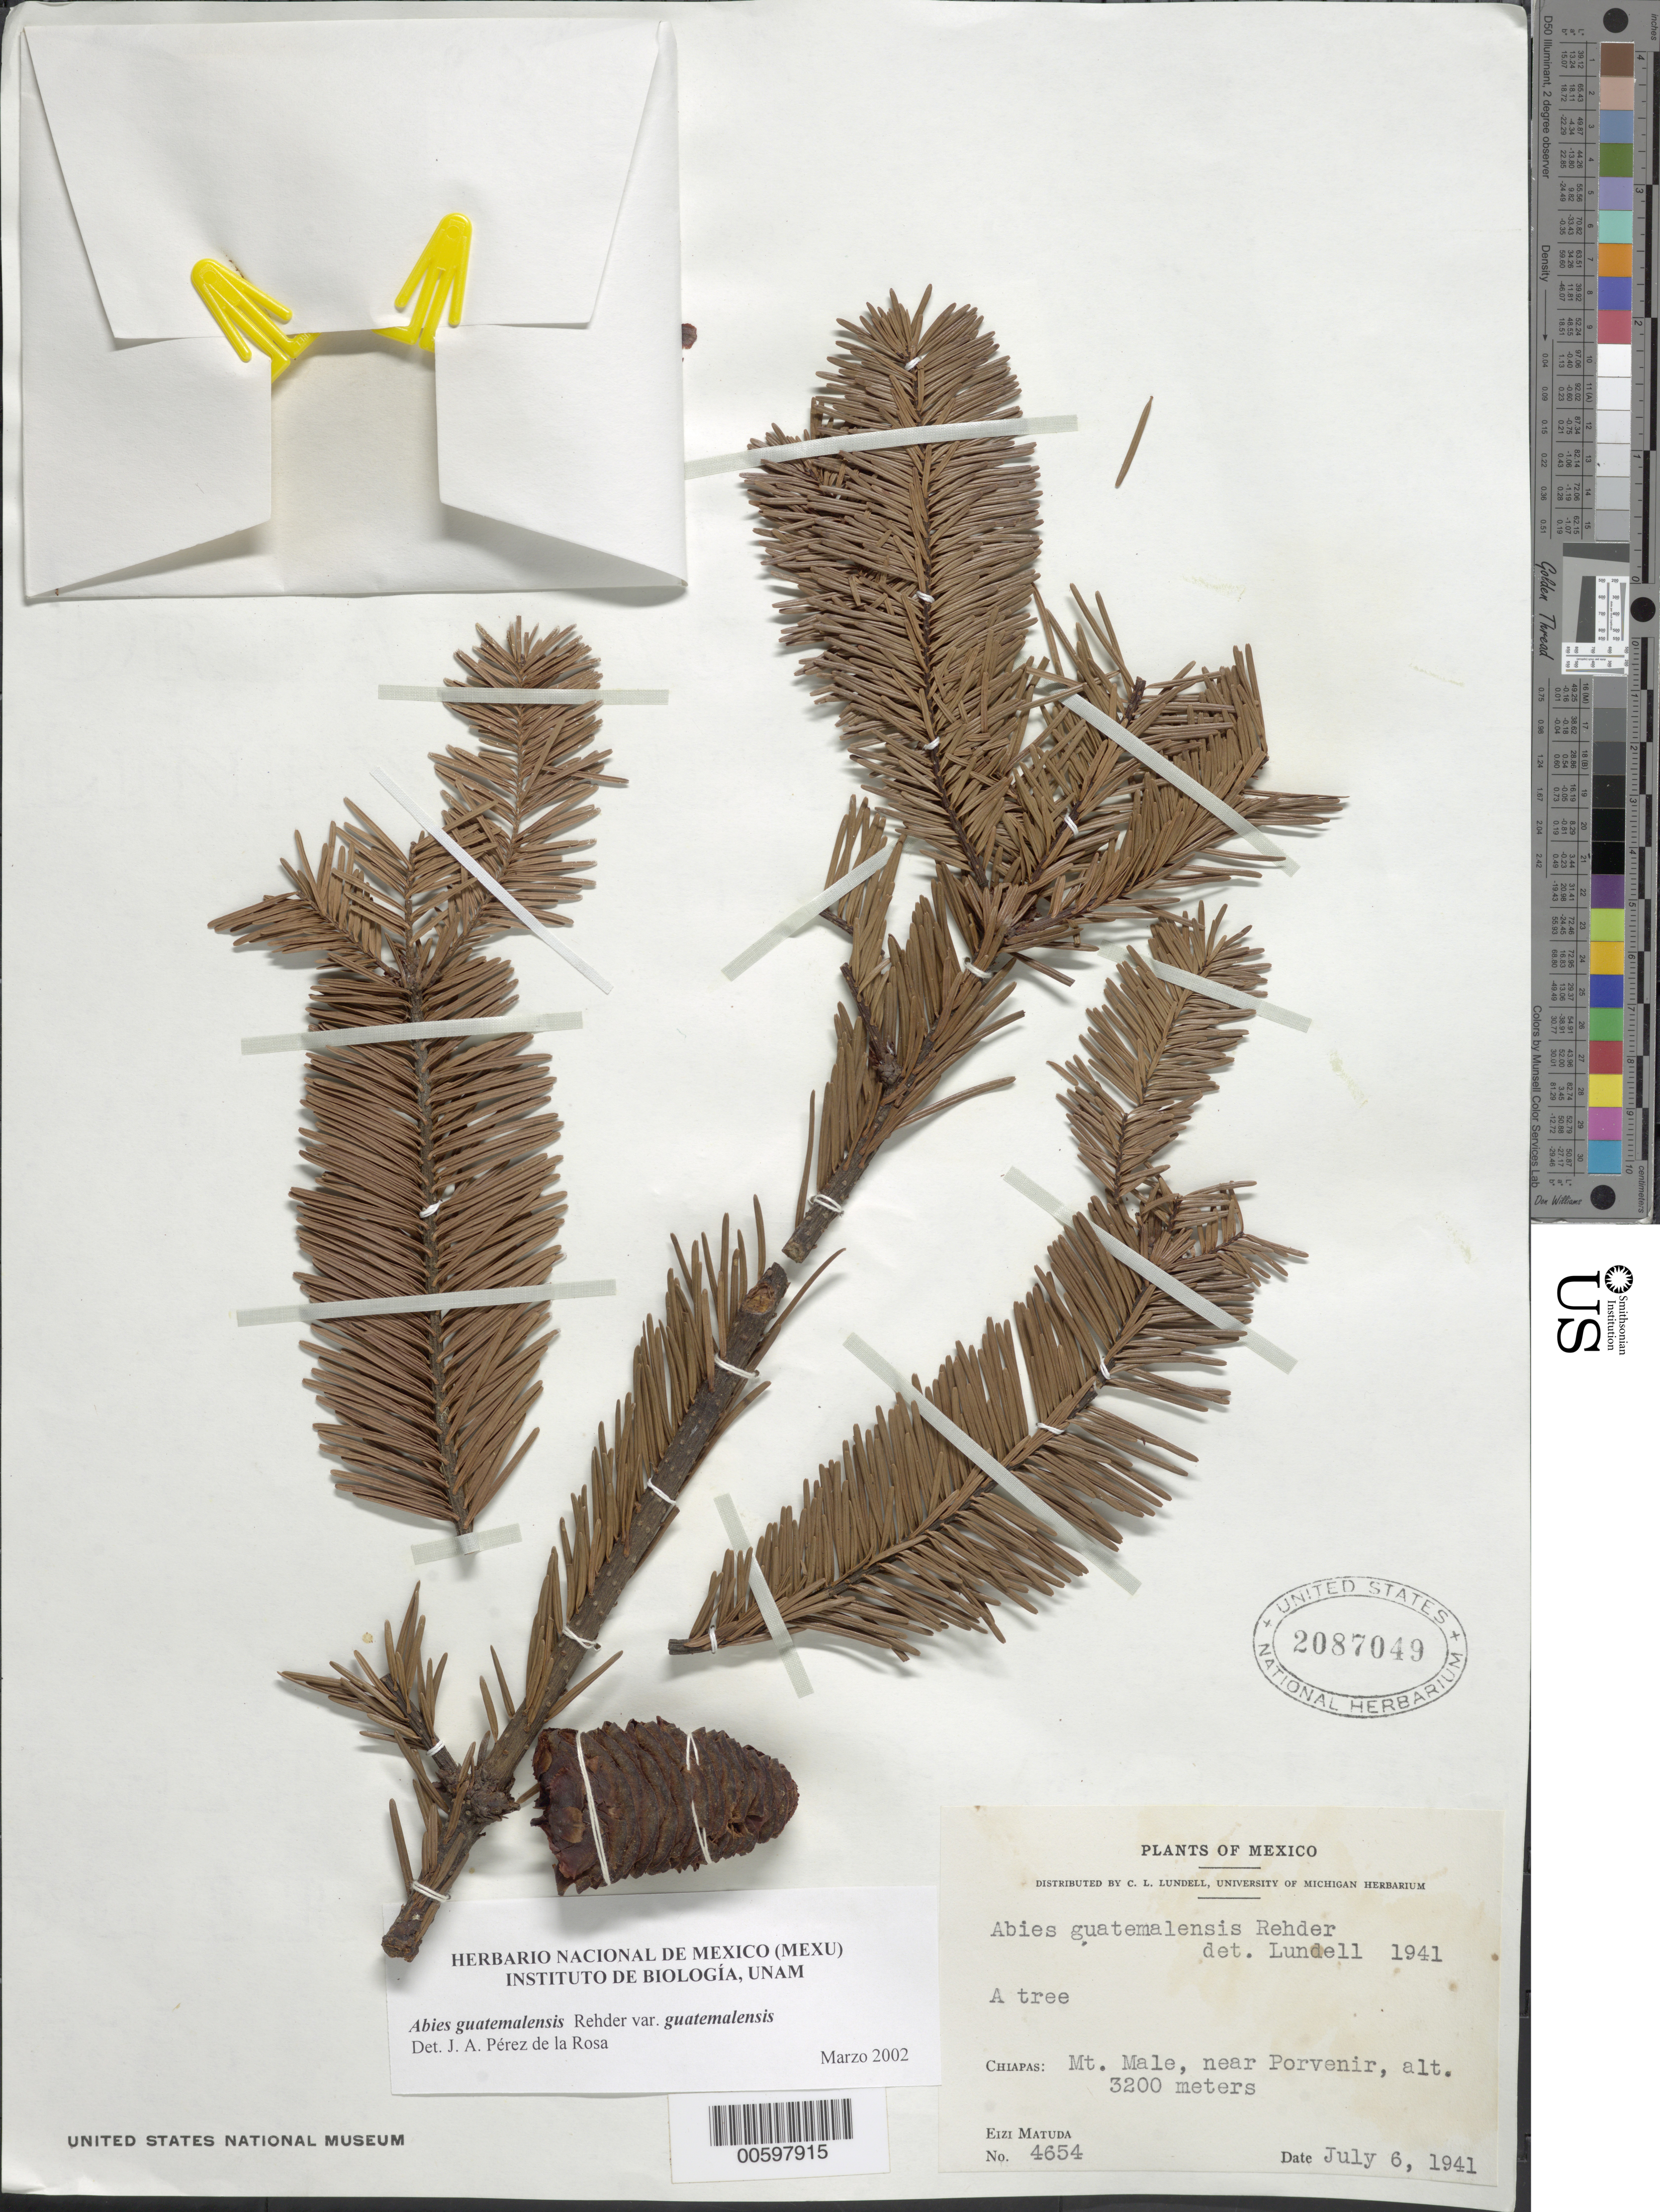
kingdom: Plantae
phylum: Tracheophyta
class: Pinopsida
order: Pinales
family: Pinaceae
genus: Abies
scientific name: Abies guatemalensis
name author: Rehder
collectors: E. Matuda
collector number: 4654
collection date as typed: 06 Jul 1941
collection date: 1941-07-06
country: Mexico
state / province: Chiapas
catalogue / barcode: US 2087049